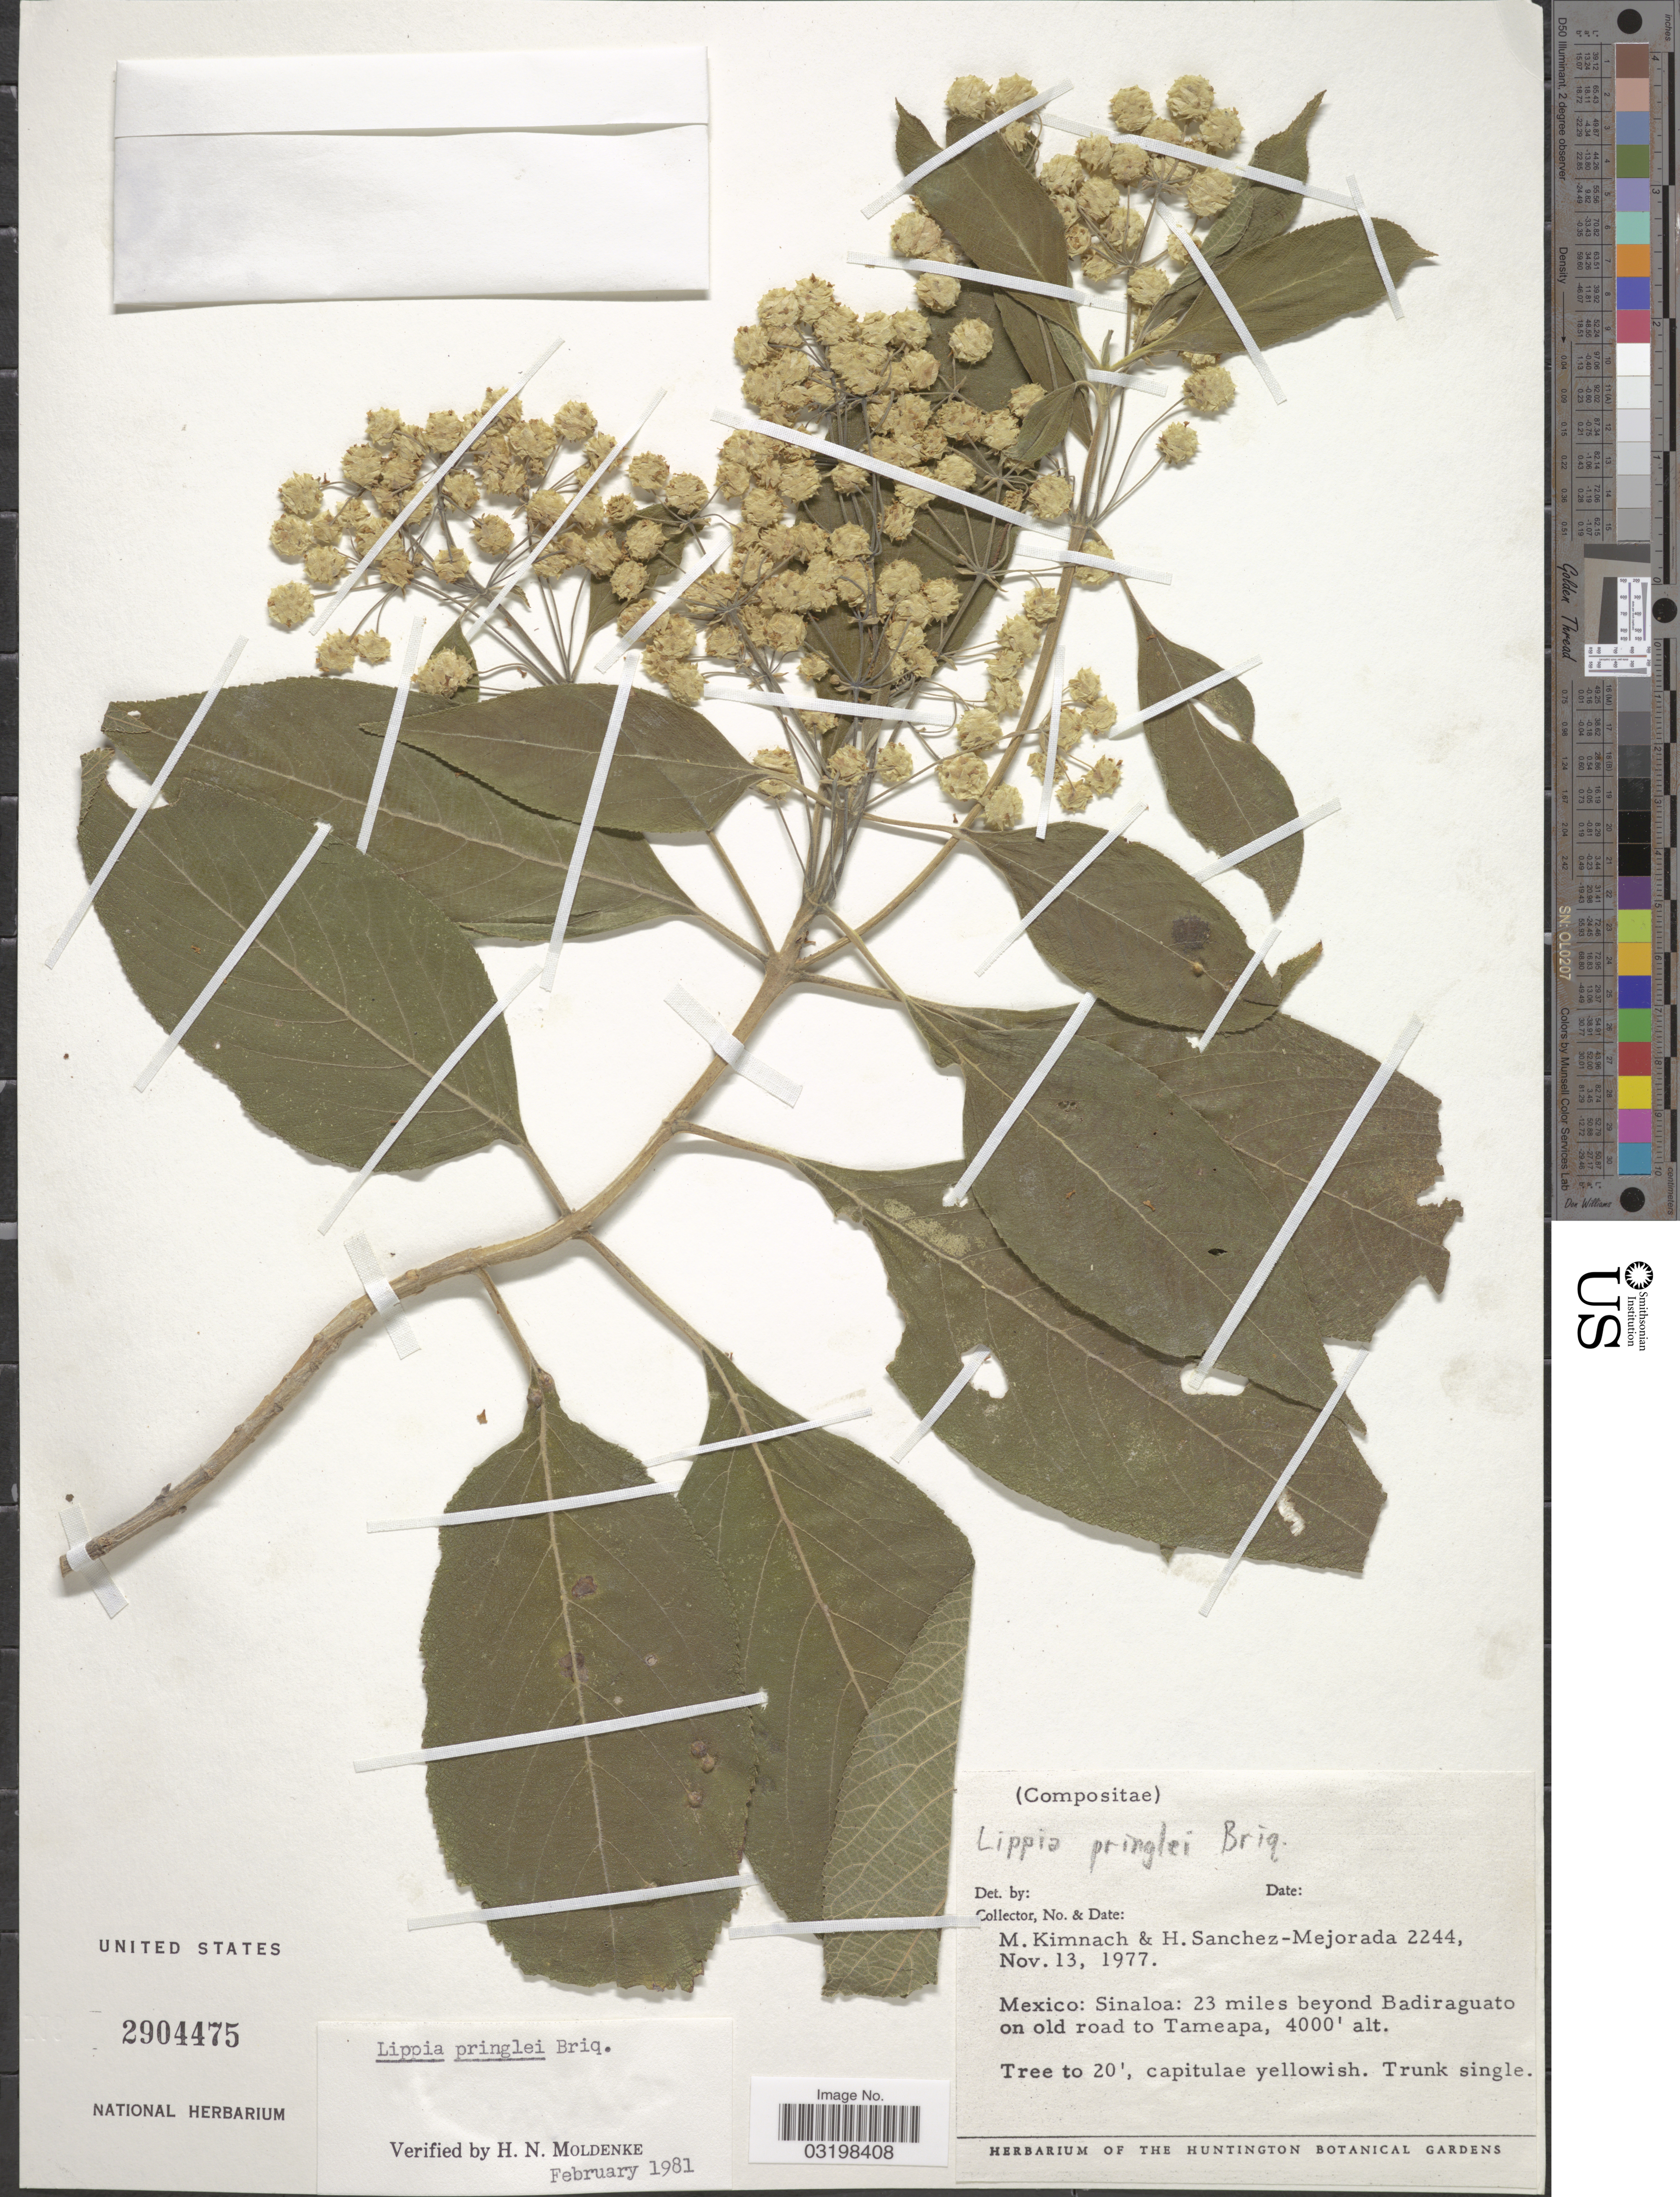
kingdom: Plantae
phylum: Tracheophyta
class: Magnoliopsida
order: Lamiales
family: Verbenaceae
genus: Lippia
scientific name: Lippia umbellata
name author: Cav.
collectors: M. W. Kimnach & H. Sánchez-Mejorada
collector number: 2244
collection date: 1977-11-13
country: Mexico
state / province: Sinaloa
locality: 23 miles beyond Badiraguato on old road to Tameapa.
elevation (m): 1219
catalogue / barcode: US 2904475